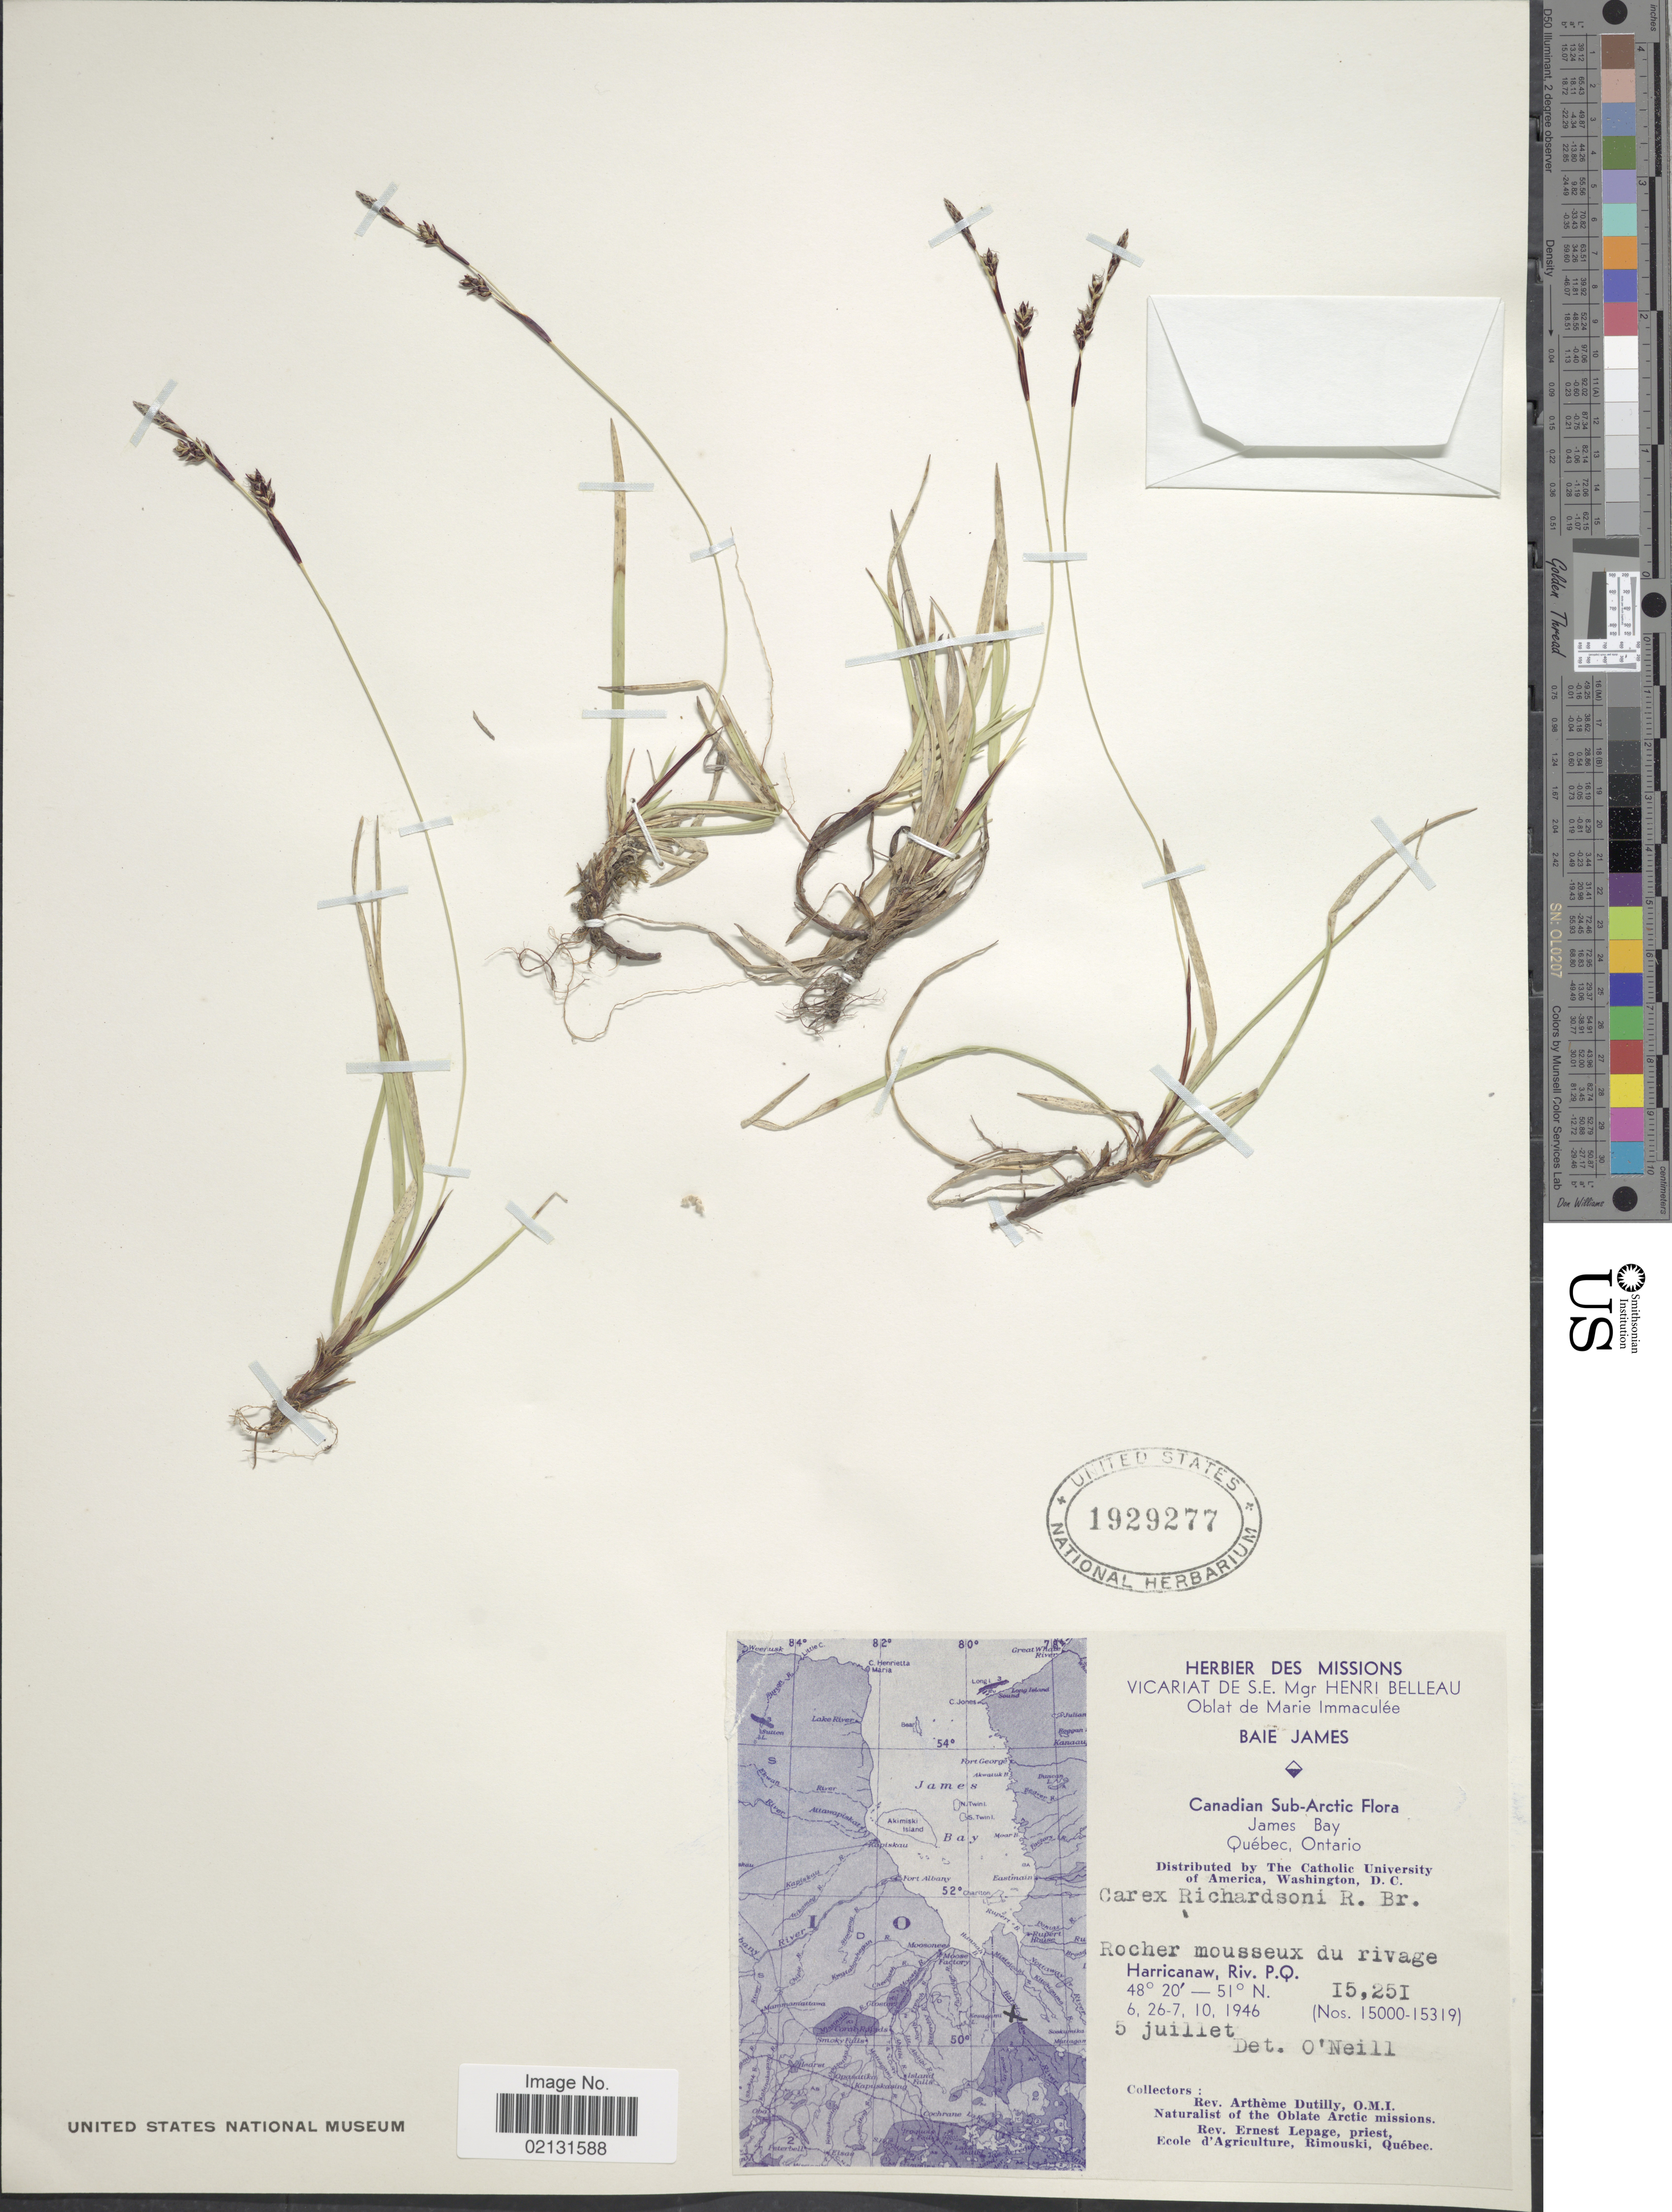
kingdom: Plantae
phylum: Tracheophyta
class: Liliopsida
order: Poales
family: Cyperaceae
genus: Carex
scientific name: Carex richardsonii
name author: R. Br.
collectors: A. Dutilly & E. Lepage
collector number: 15251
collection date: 1946-07-05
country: Canada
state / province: Quebec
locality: Canadian Subarctic, James Bay, Quebec, Ontario, Rocher mousseux du rivage, Harricanaw, Riv. P.Q.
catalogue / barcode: US 1929277